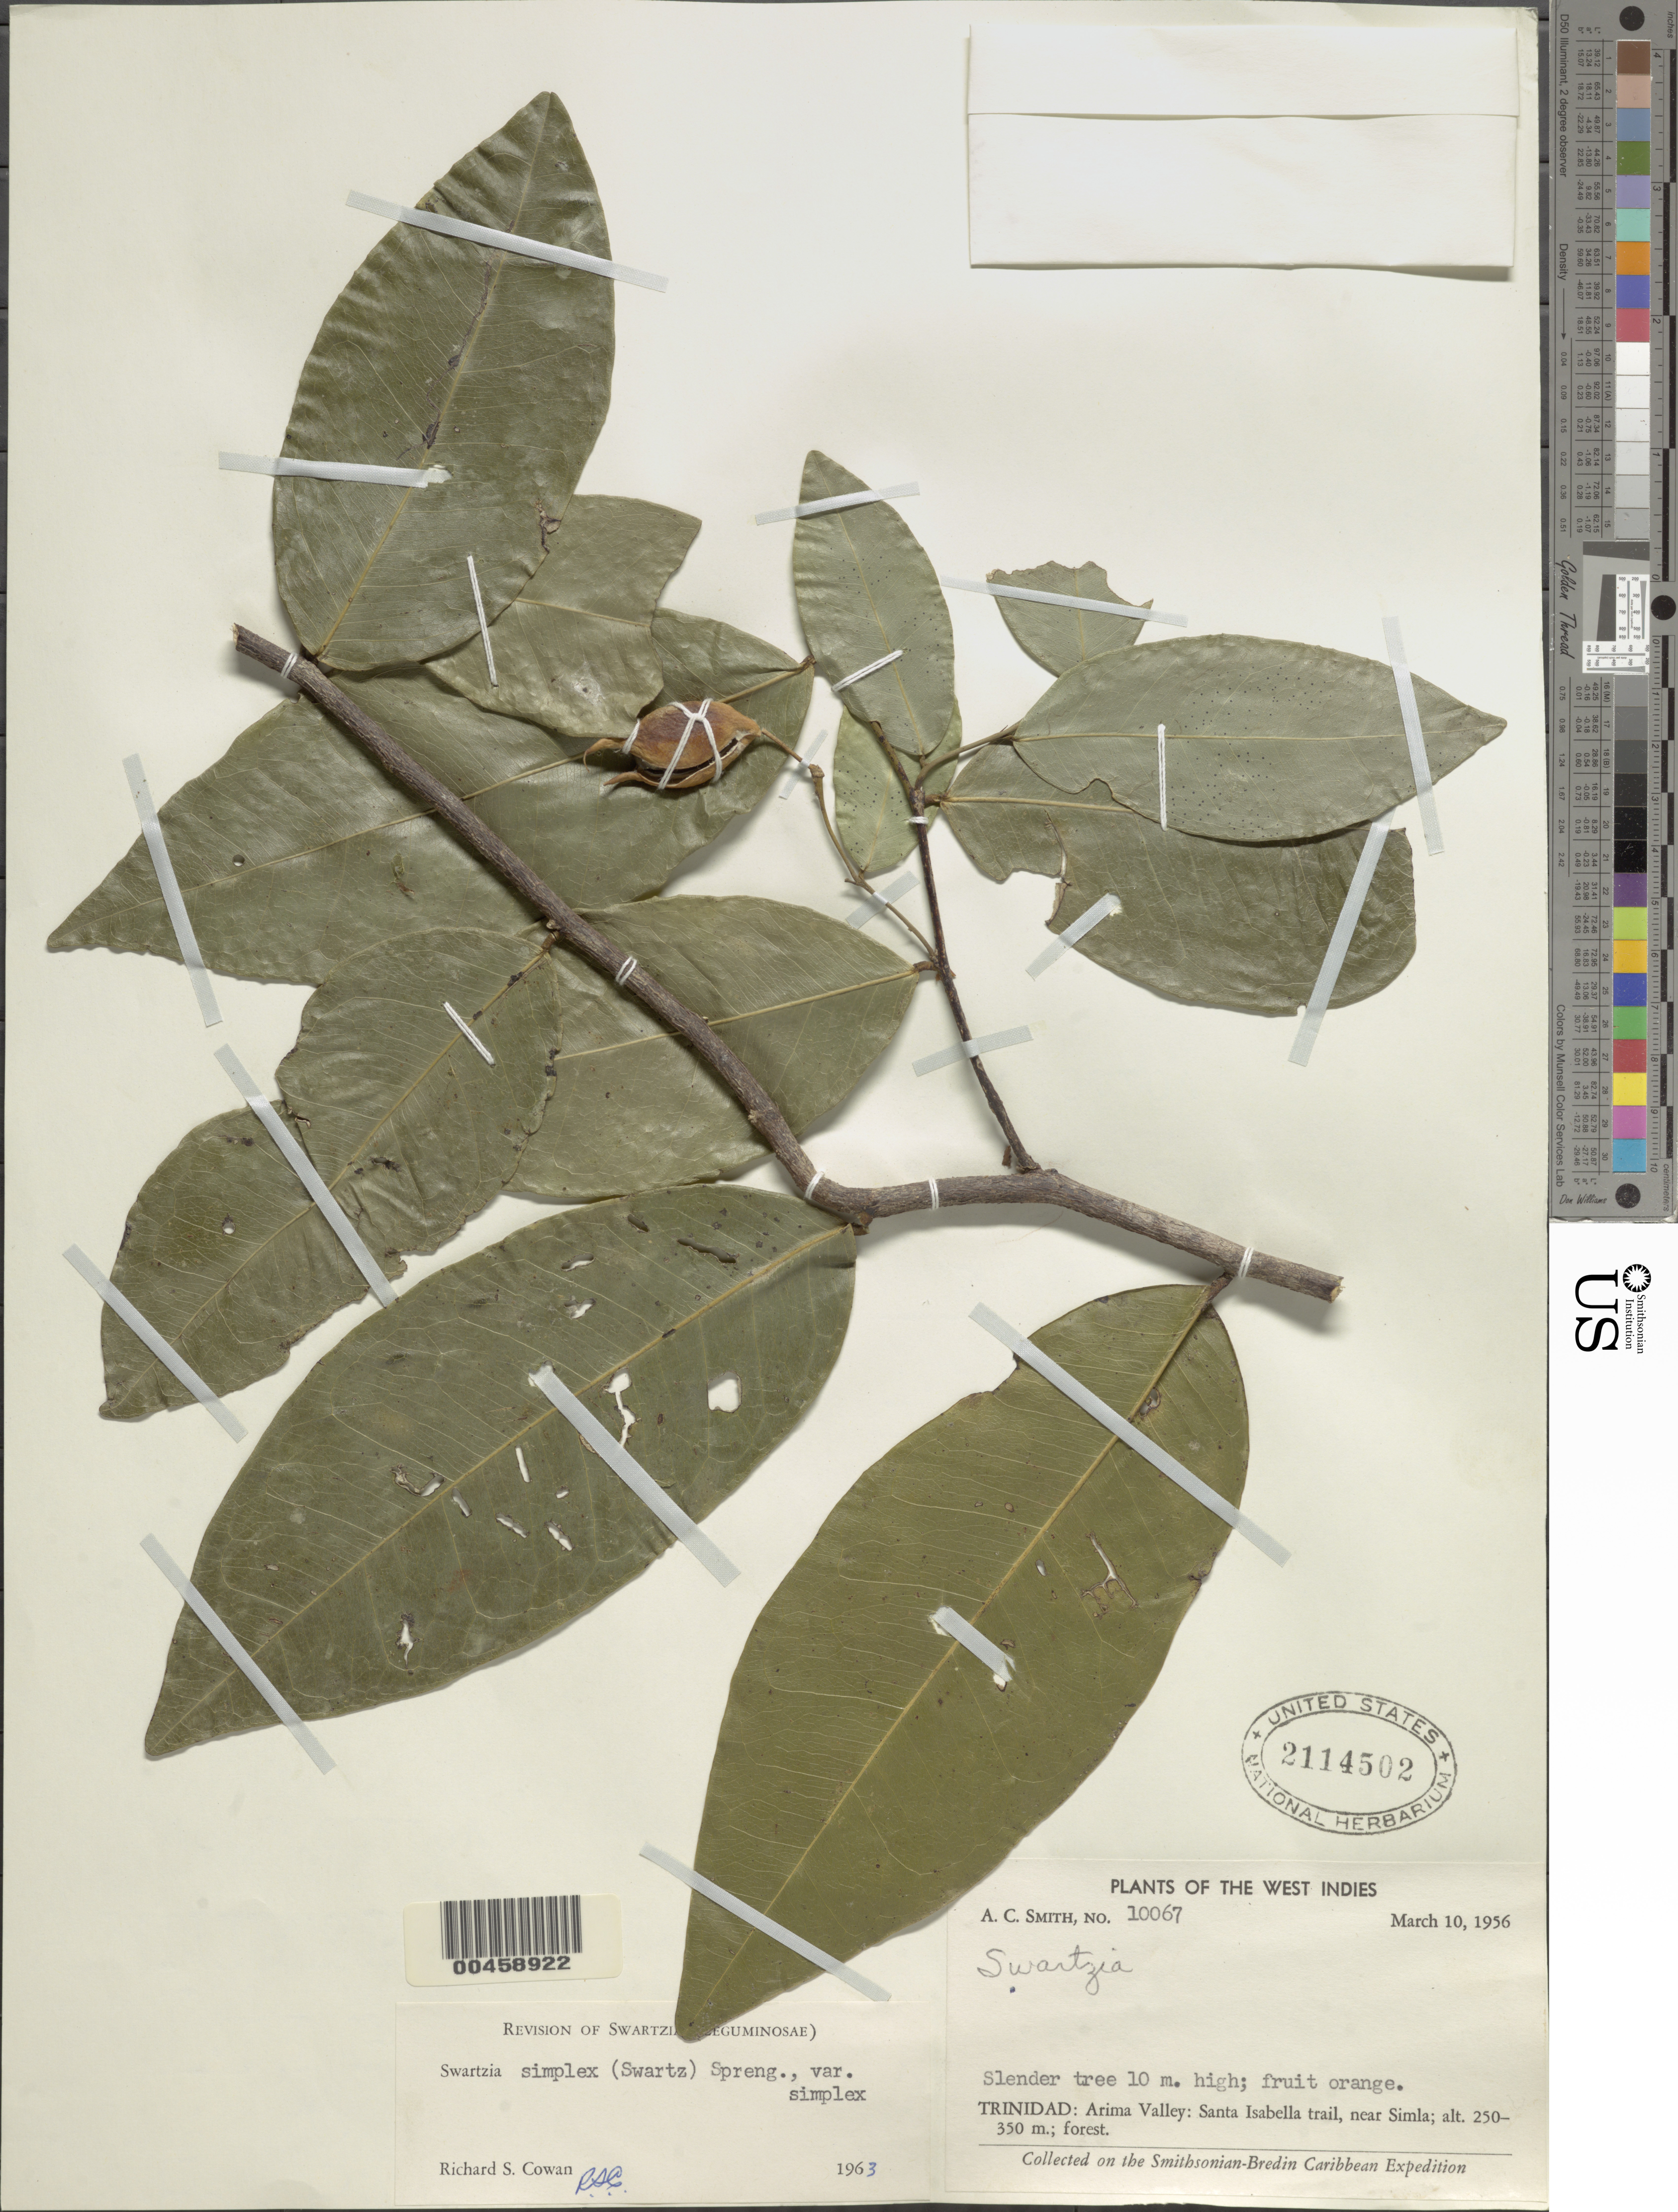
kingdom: Plantae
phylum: Tracheophyta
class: Magnoliopsida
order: Fabales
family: Fabaceae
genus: Swartzia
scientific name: Swartzia simplex var. simplex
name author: (Sw.) Spreng.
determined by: Cowan, R. S.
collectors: A. C. Smith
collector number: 10067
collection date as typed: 10 Mar 1956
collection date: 1956-03-10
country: Trinidad and Tobago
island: Trinidad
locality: Simla, near; arima valley; santa isabella trail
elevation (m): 250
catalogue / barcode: US 2114502